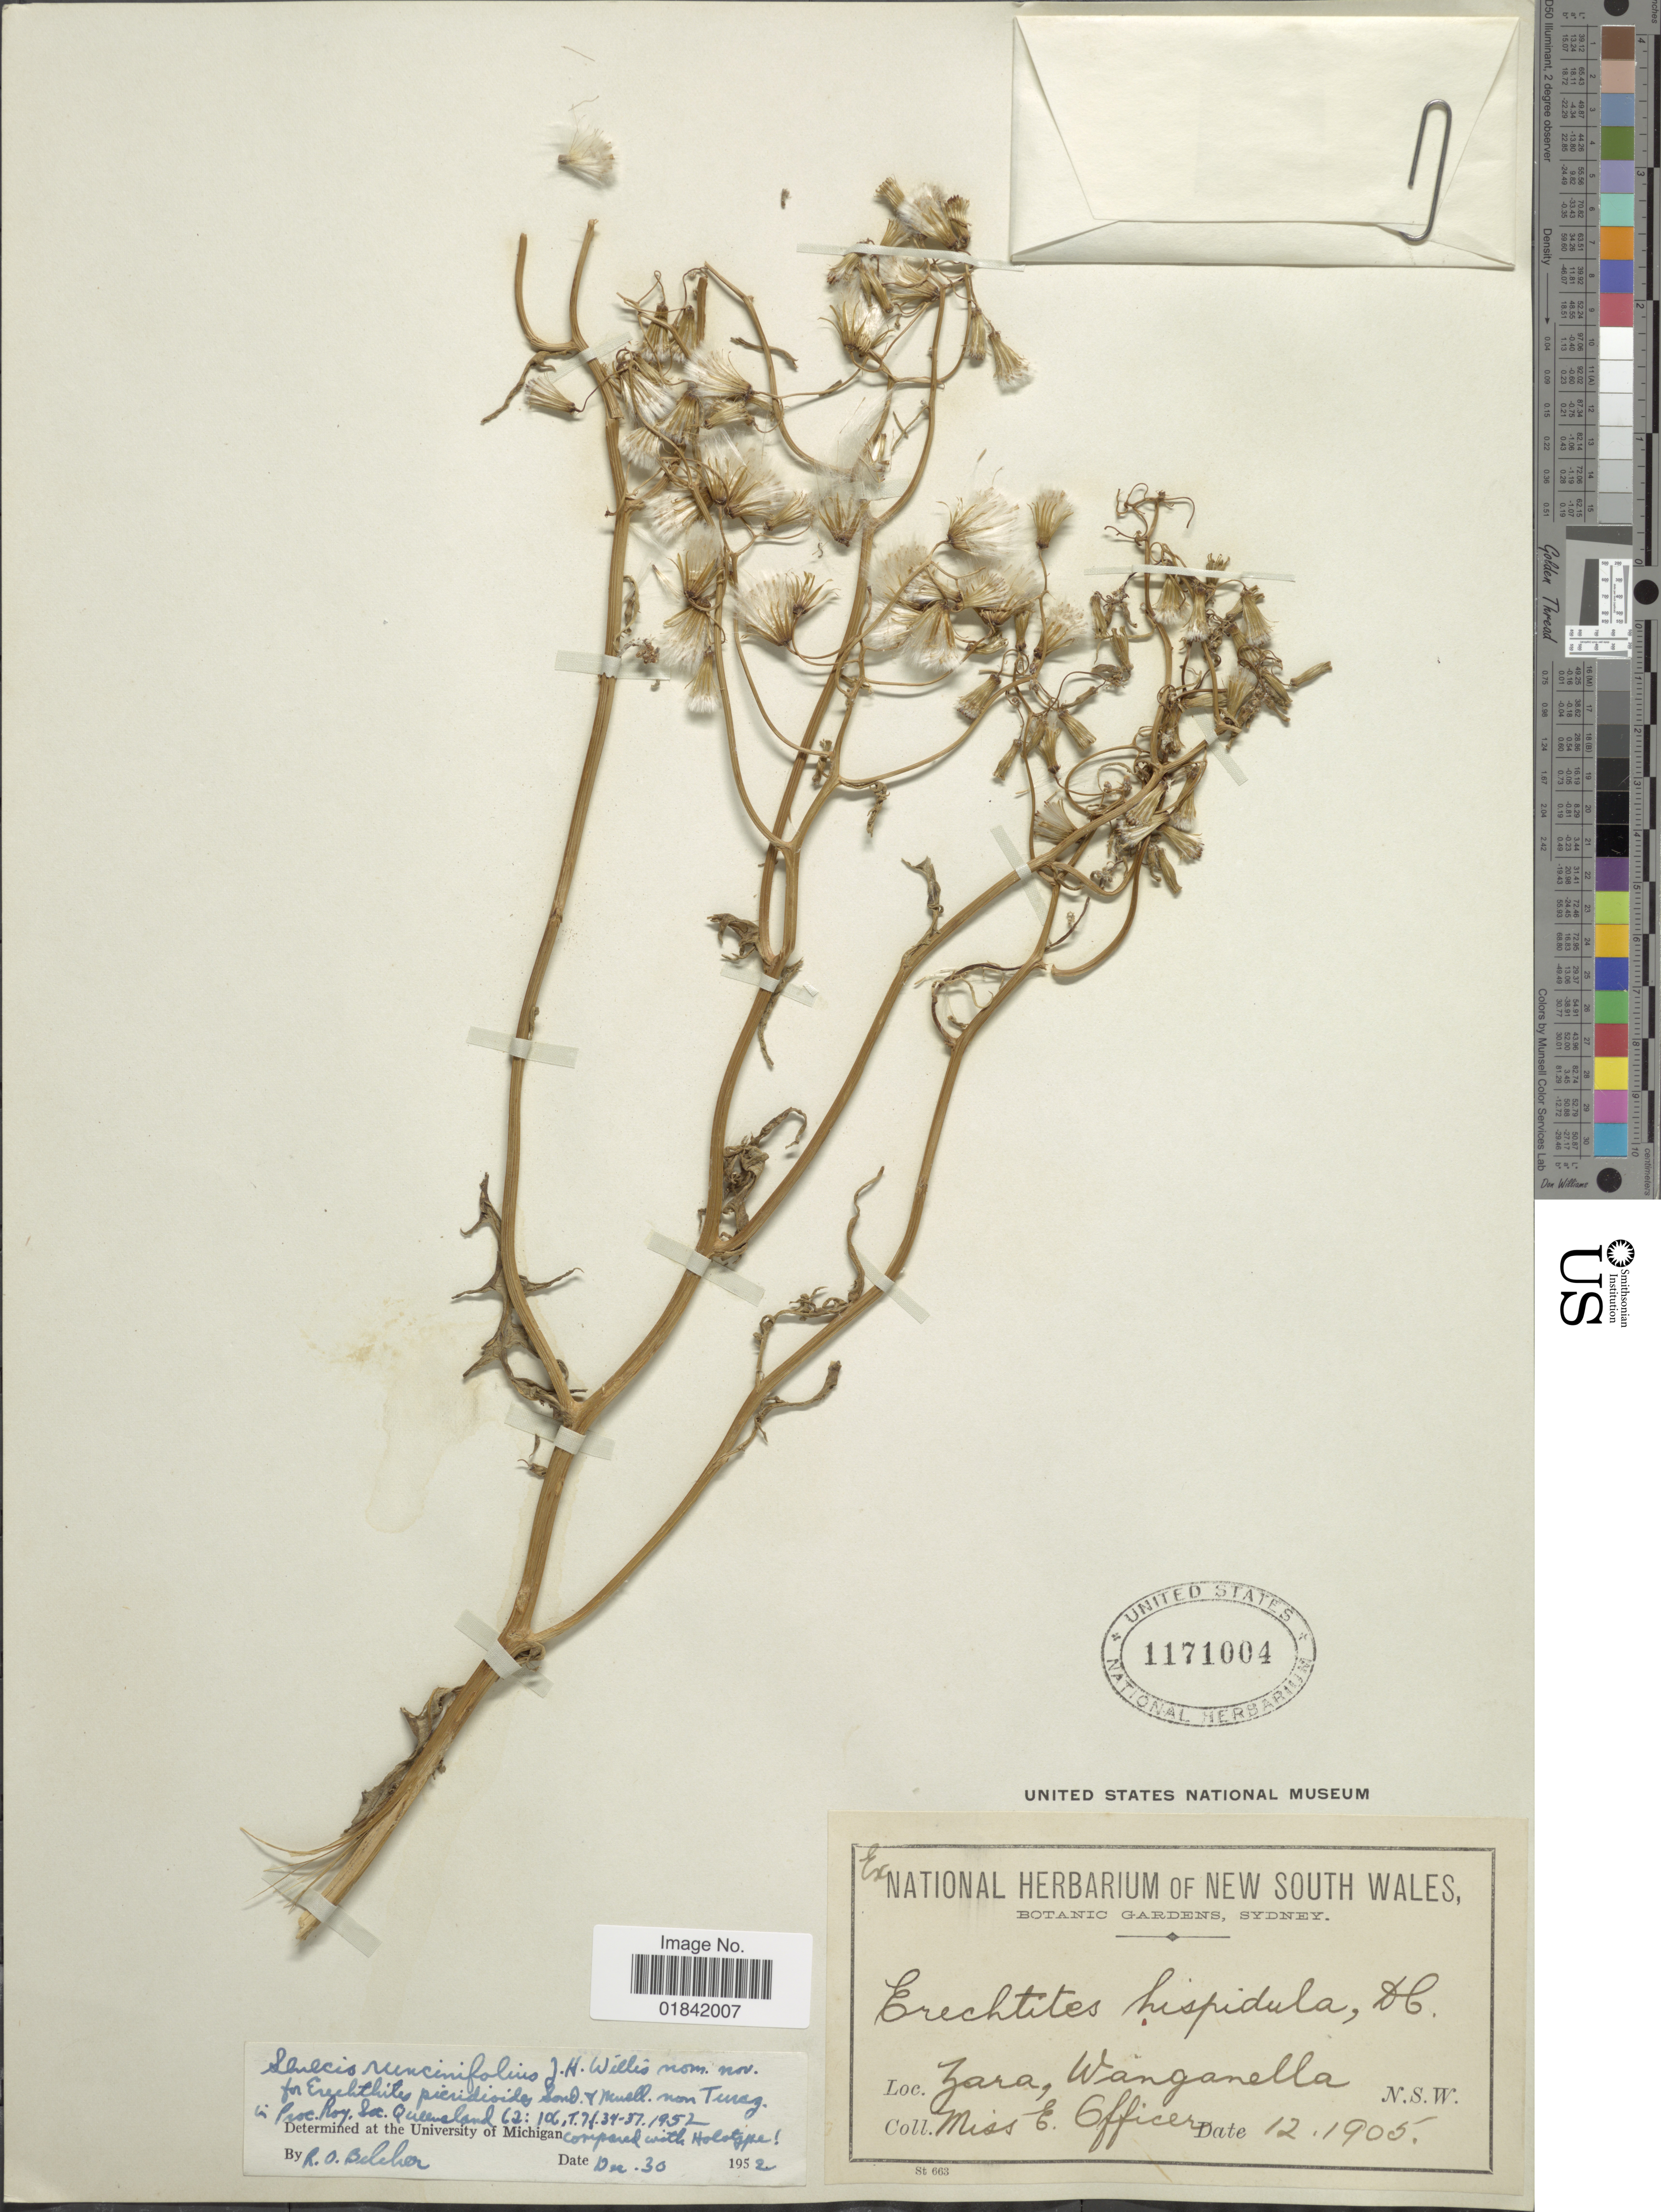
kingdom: Plantae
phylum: Tracheophyta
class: Magnoliopsida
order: Asterales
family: Asteraceae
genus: Senecio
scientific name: Senecio runcinifolius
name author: J.H. Willis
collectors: E. Officers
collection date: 1905-12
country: Australia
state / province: New South Wales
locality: Zara, Wanganella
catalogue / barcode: US 1171004